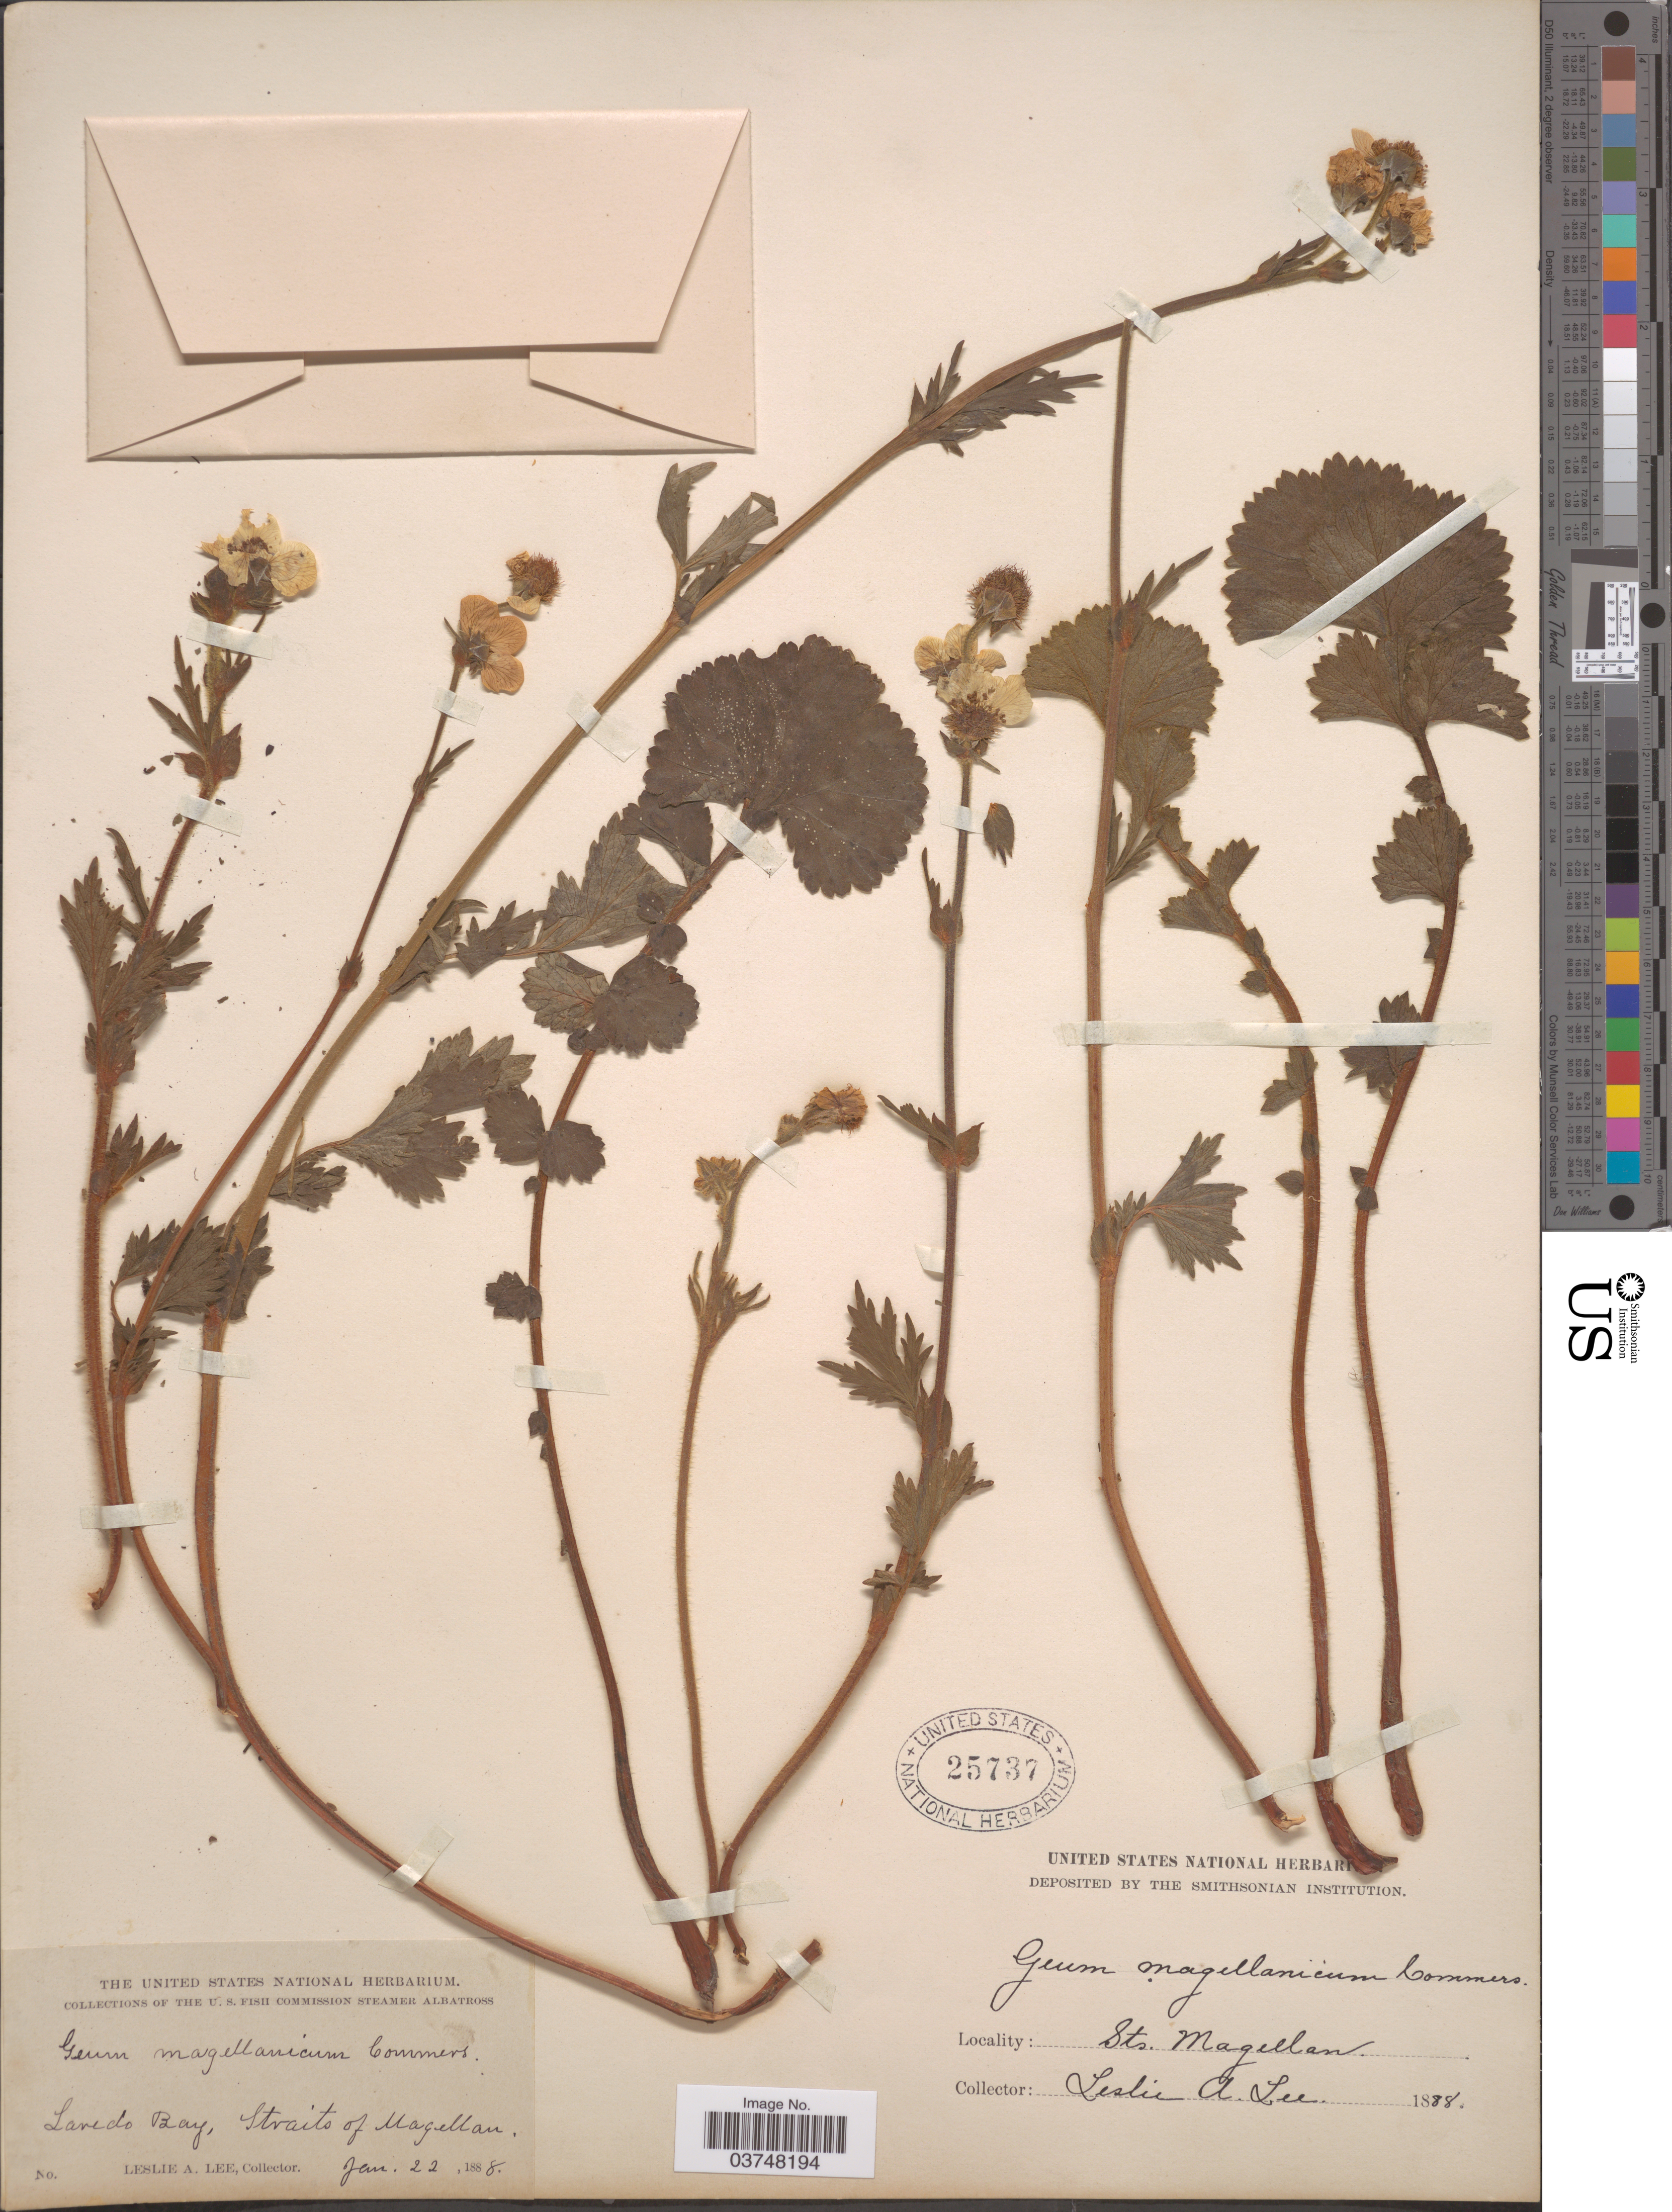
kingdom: Plantae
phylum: Tracheophyta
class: Magnoliopsida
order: Rosales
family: Rosaceae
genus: Geum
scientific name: Geum magellanicum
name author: Comm. ex Pers.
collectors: L. Lee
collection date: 1888-01-22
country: Chile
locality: Laredo Bay, Straits of Magellan.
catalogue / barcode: US 25737